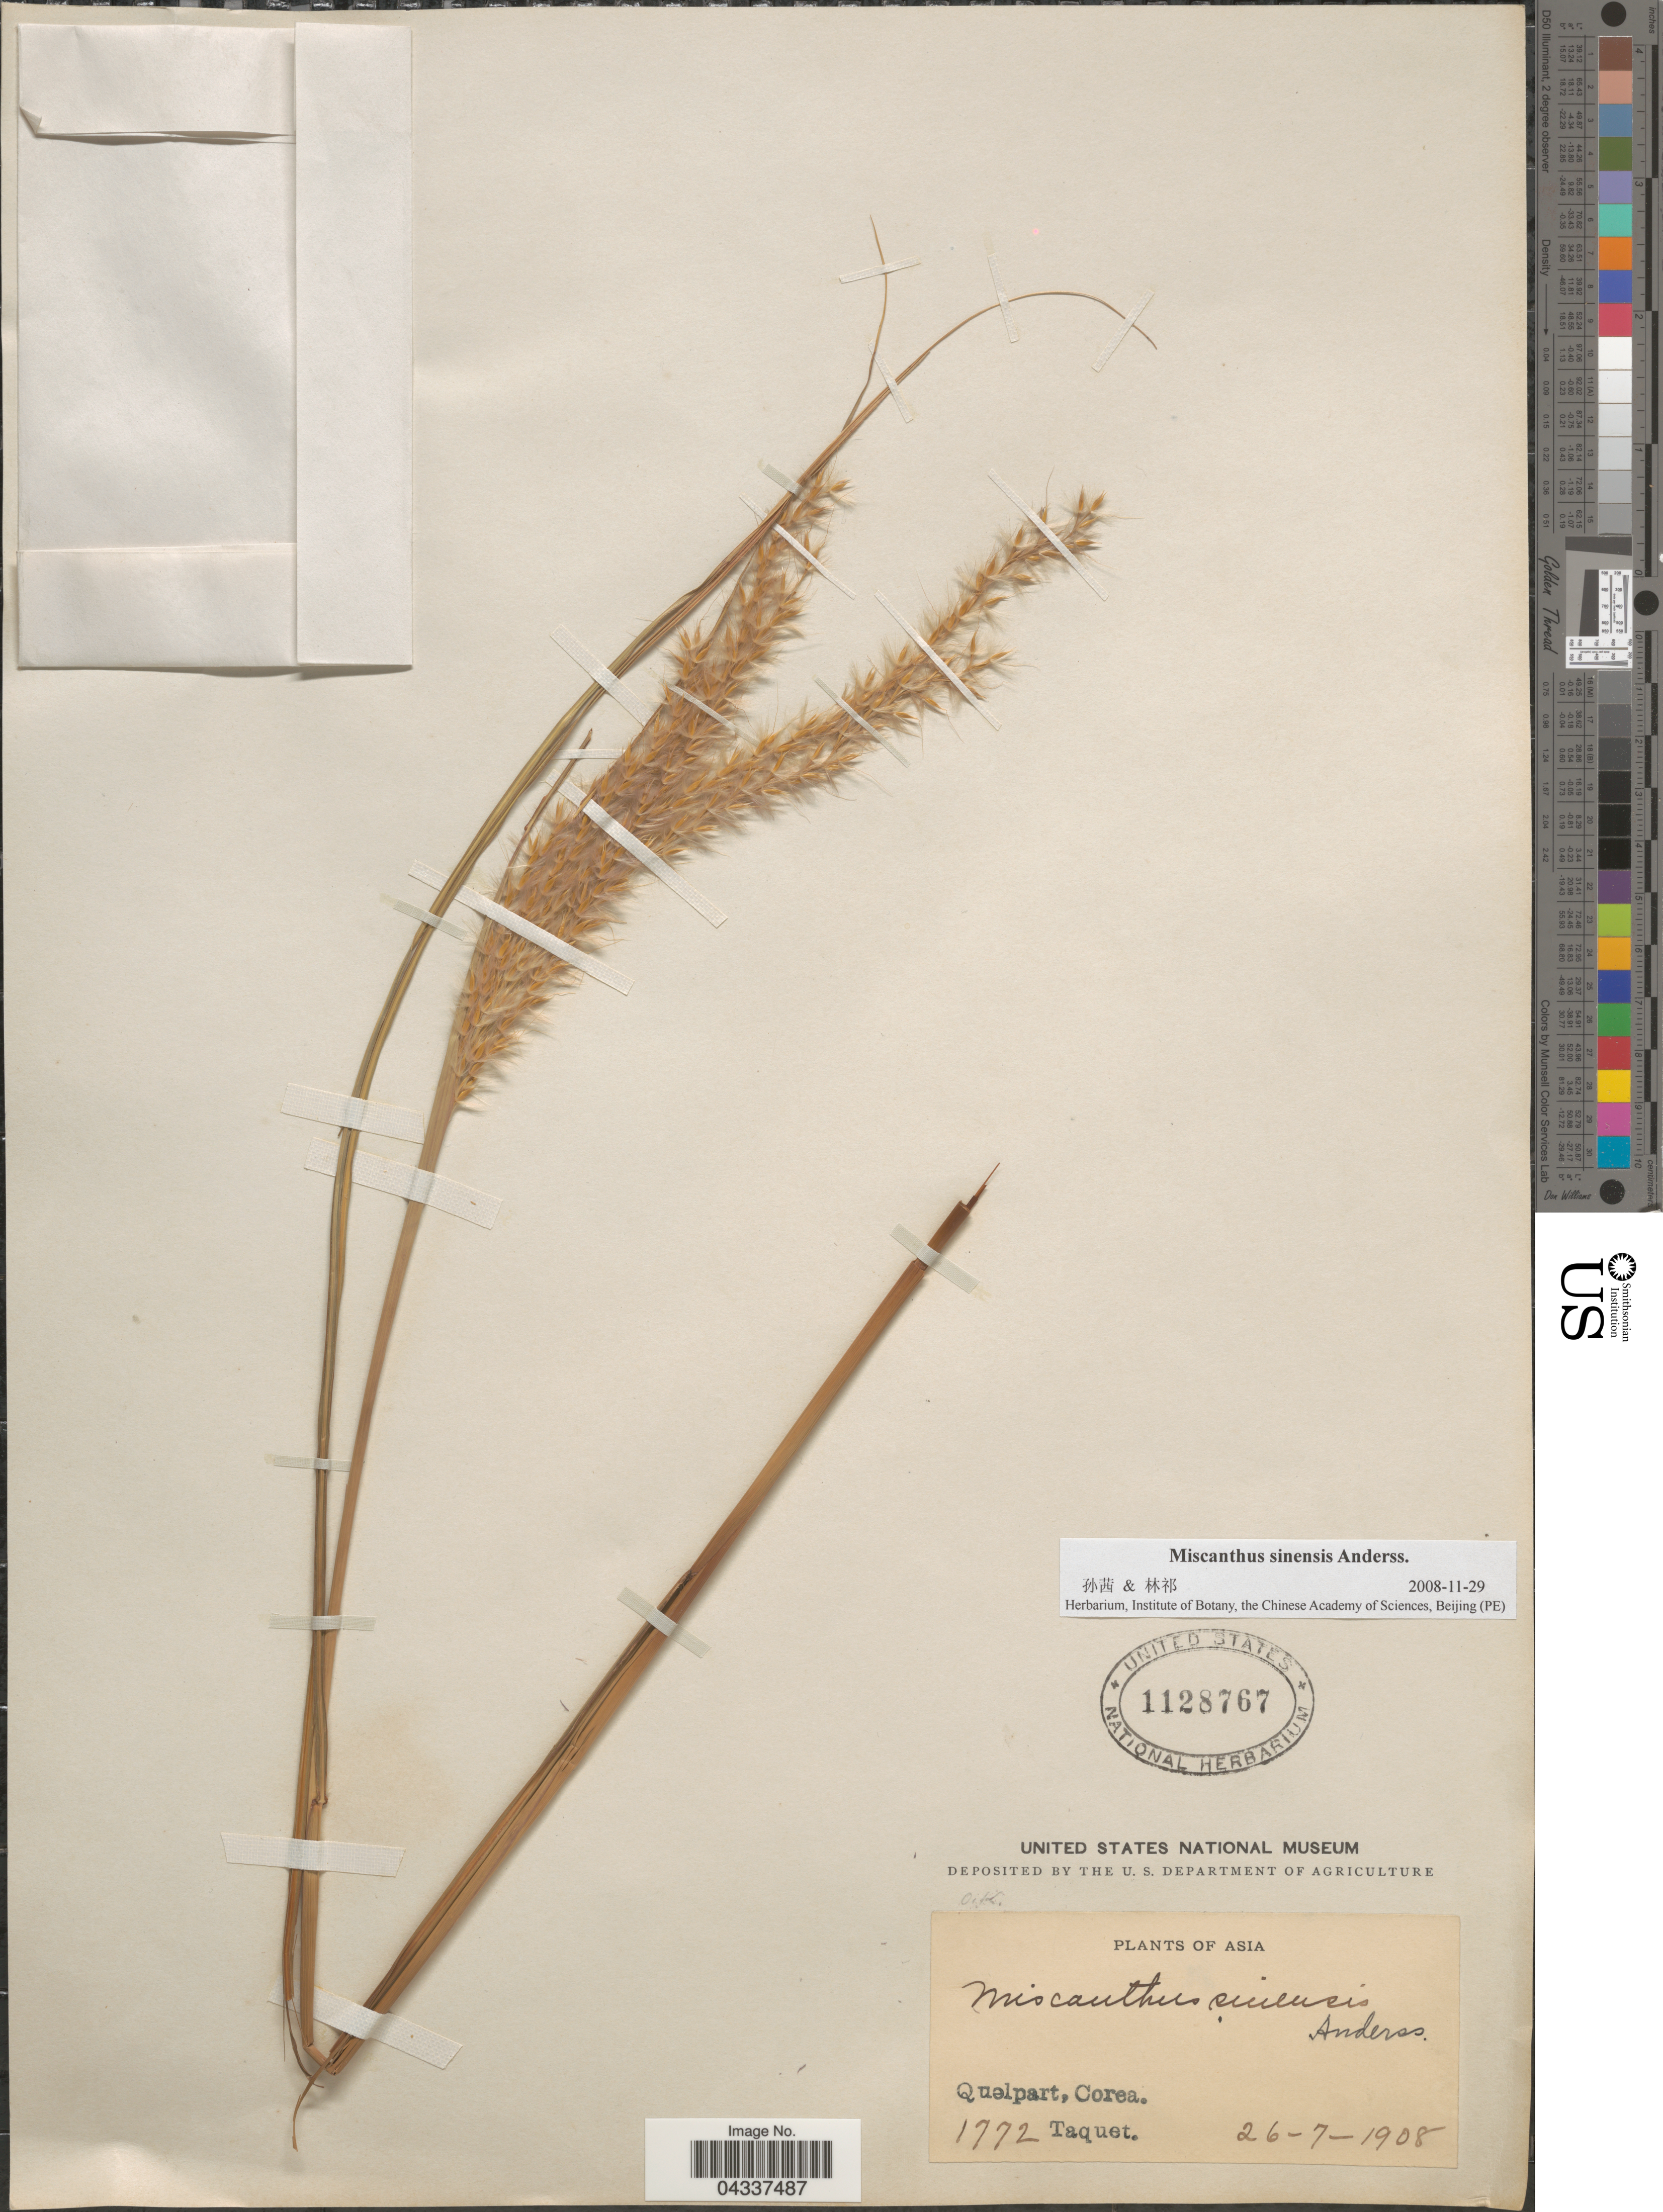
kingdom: Plantae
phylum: Tracheophyta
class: Liliopsida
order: Poales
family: Poaceae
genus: Miscanthus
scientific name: Miscanthus sinensis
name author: Andersson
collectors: Taquet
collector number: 1772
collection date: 1908-07-26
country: South Korea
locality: Quelpart, Corea.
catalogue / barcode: US 1128767